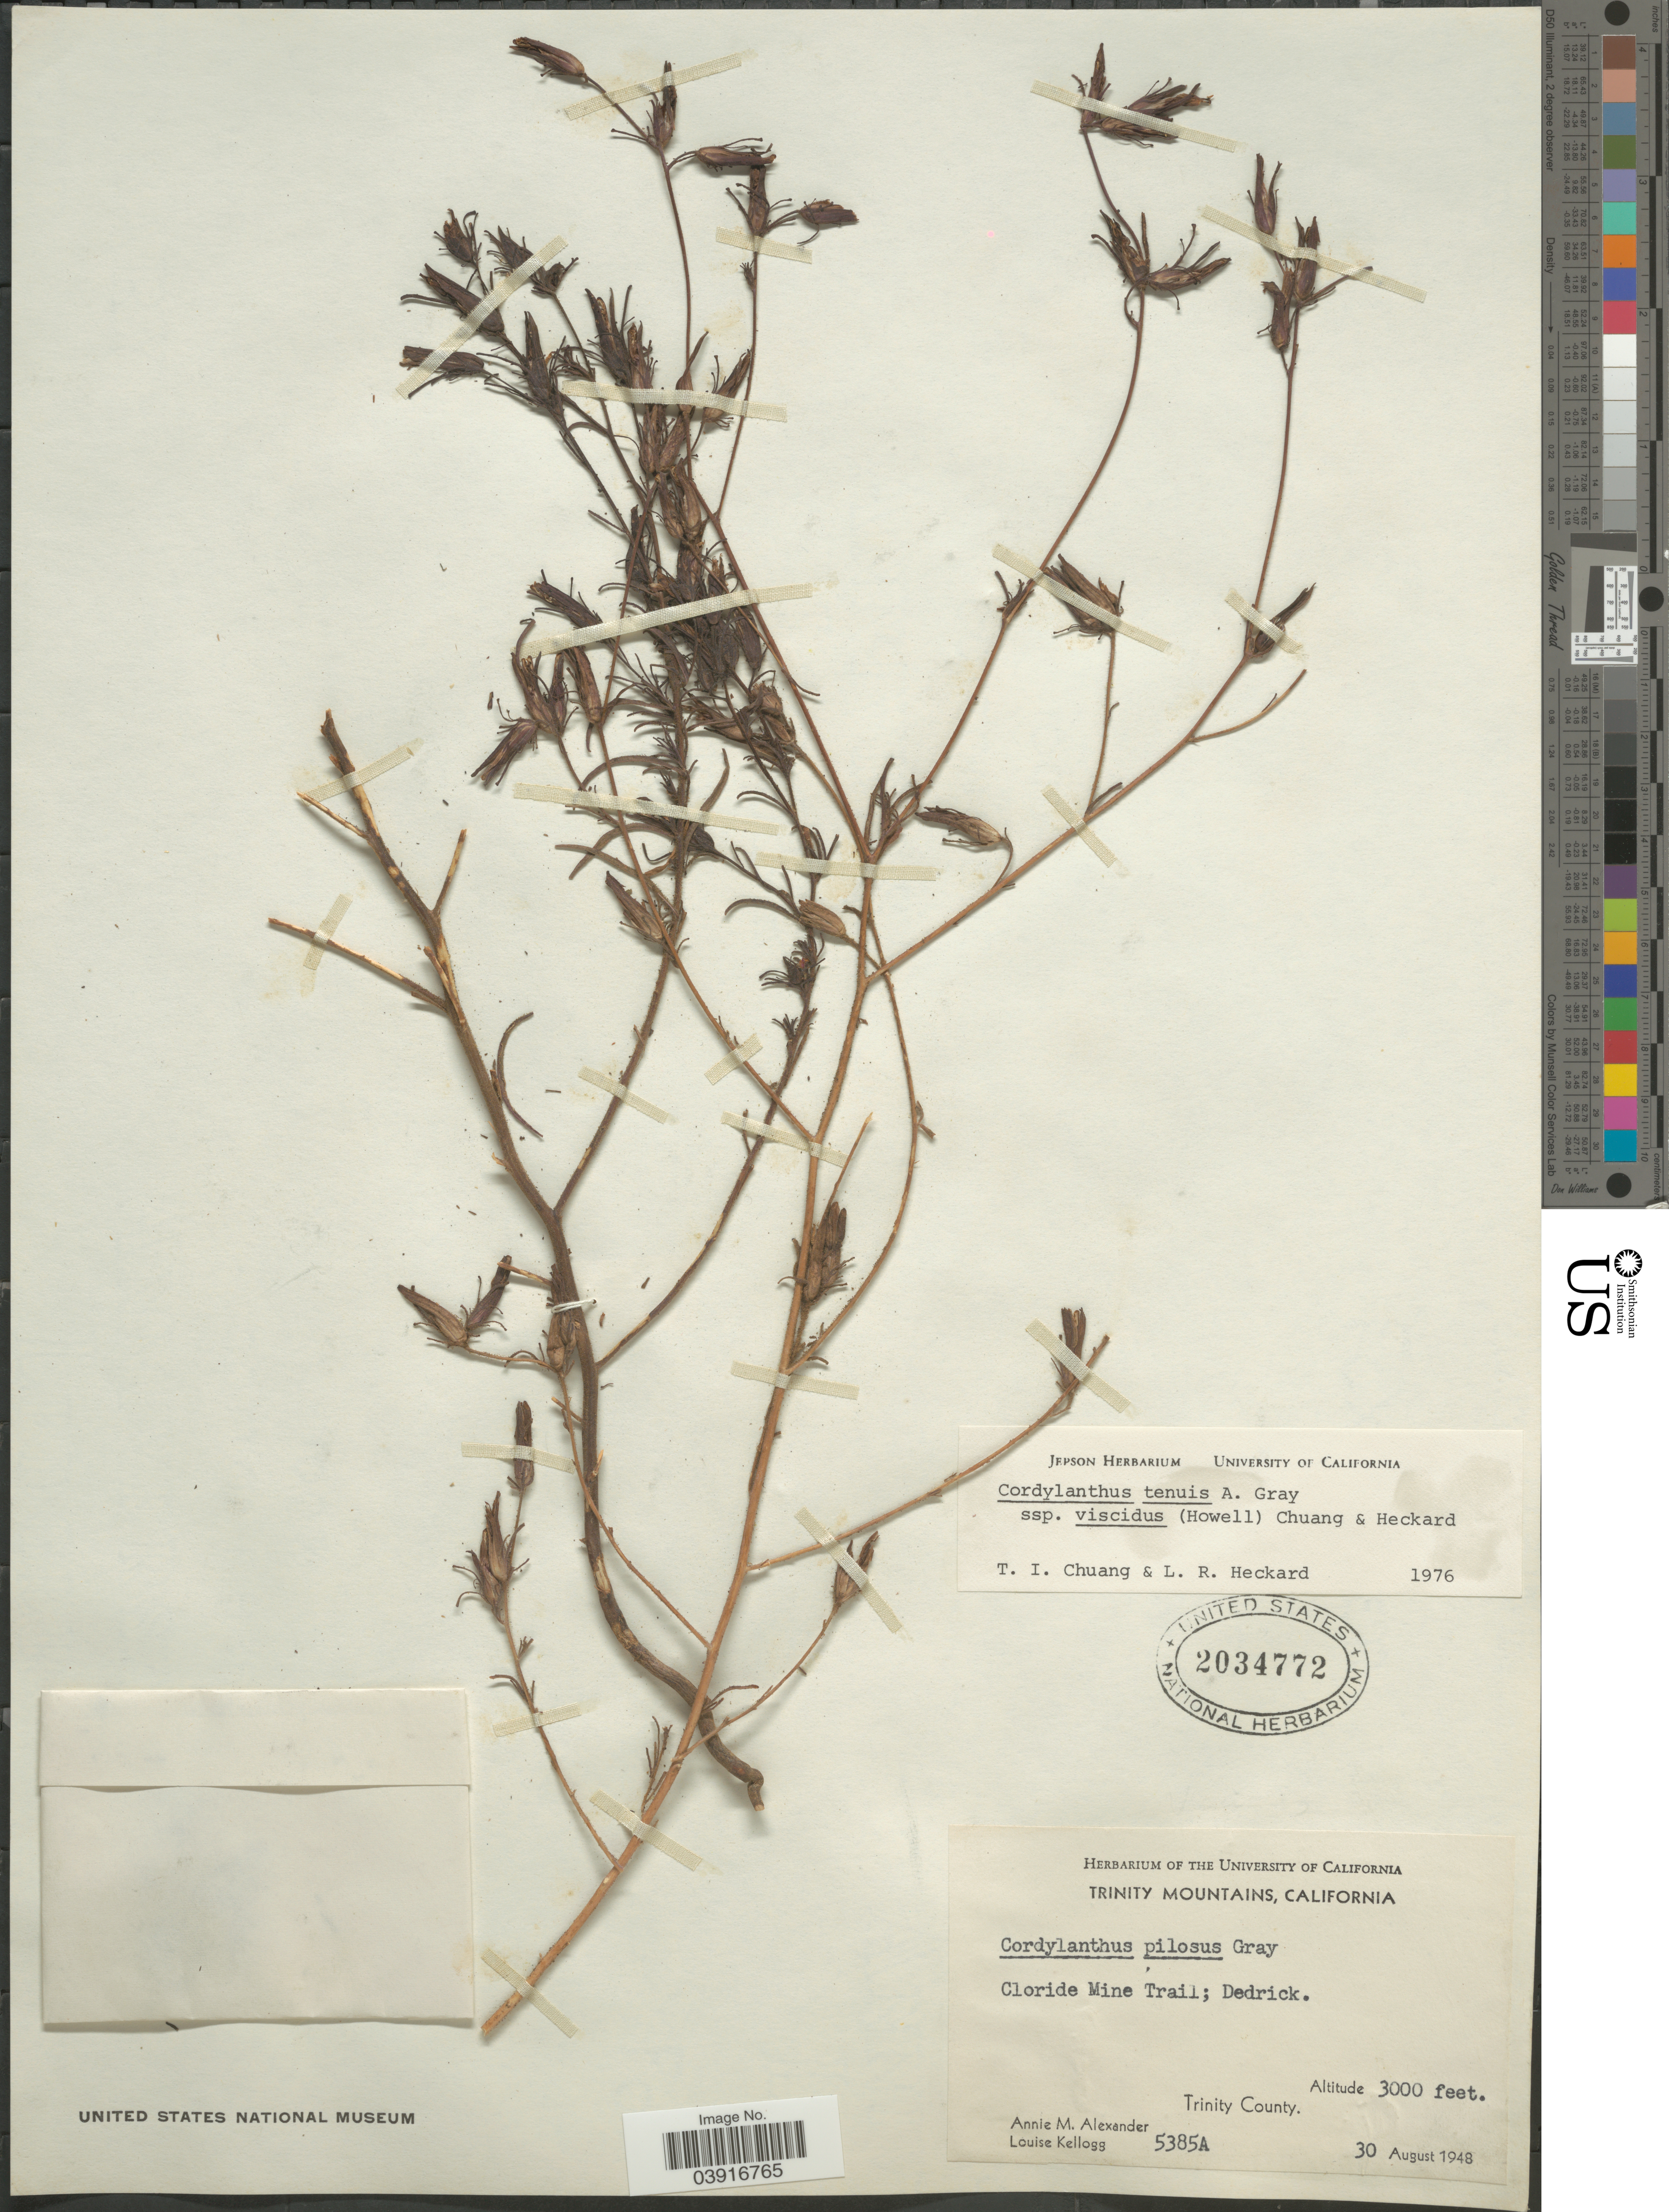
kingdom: Plantae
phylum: Tracheophyta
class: Magnoliopsida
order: Lamiales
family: Orobanchaceae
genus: Cordylanthus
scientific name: Cordylanthus tenuis subsp. viscidus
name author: (Howell) T.I. Chuang & Heckard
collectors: A. M. Alexander & L. Kellogg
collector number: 5385A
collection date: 1948-08-30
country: United States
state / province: California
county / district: Trinity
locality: Trinity Mountains. Cloride Mine; Dedrick. Trinity County.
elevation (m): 914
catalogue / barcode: US 2034772